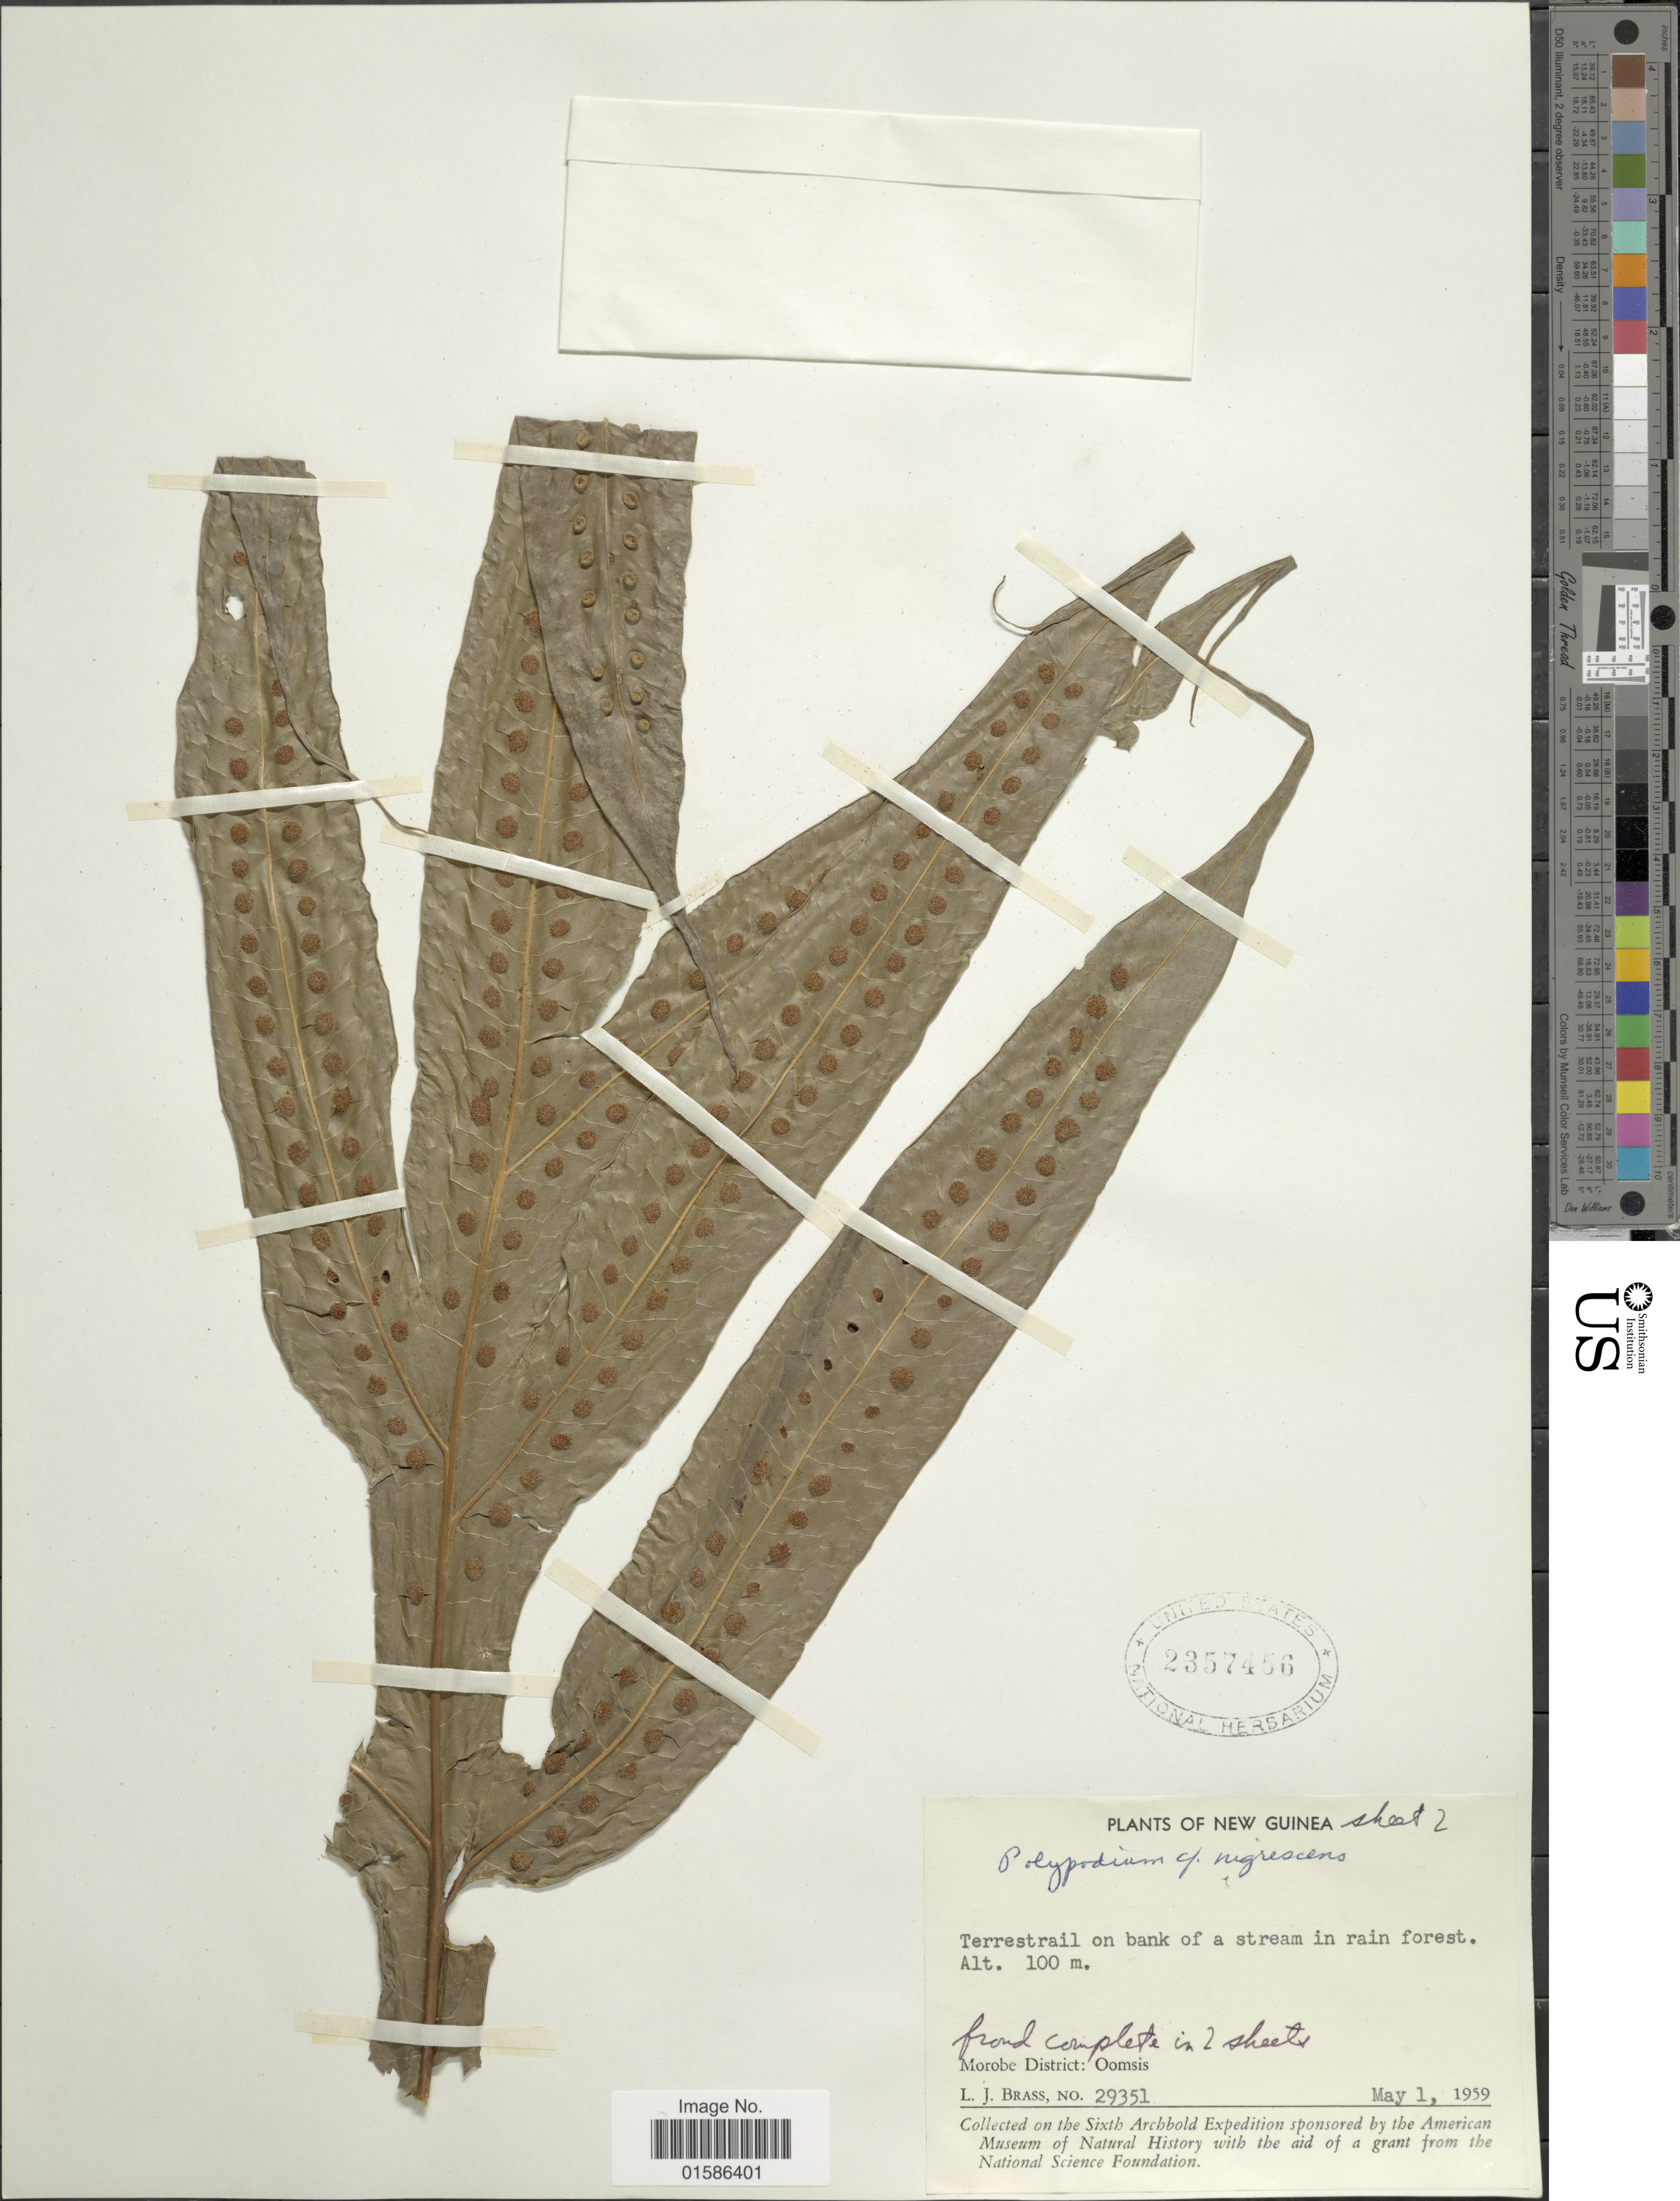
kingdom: Plantae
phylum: Tracheophyta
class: Polypodiopsida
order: Polypodiales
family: Polypodiaceae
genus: Microsorum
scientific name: Microsorum membranifolium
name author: (R. Br.) Ching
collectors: L. J. Brass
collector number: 29351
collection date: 1959-05-01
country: Papua New Guinea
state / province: Morobe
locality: New Guinea, Morobe District: Oomsis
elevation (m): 100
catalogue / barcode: US 2357456